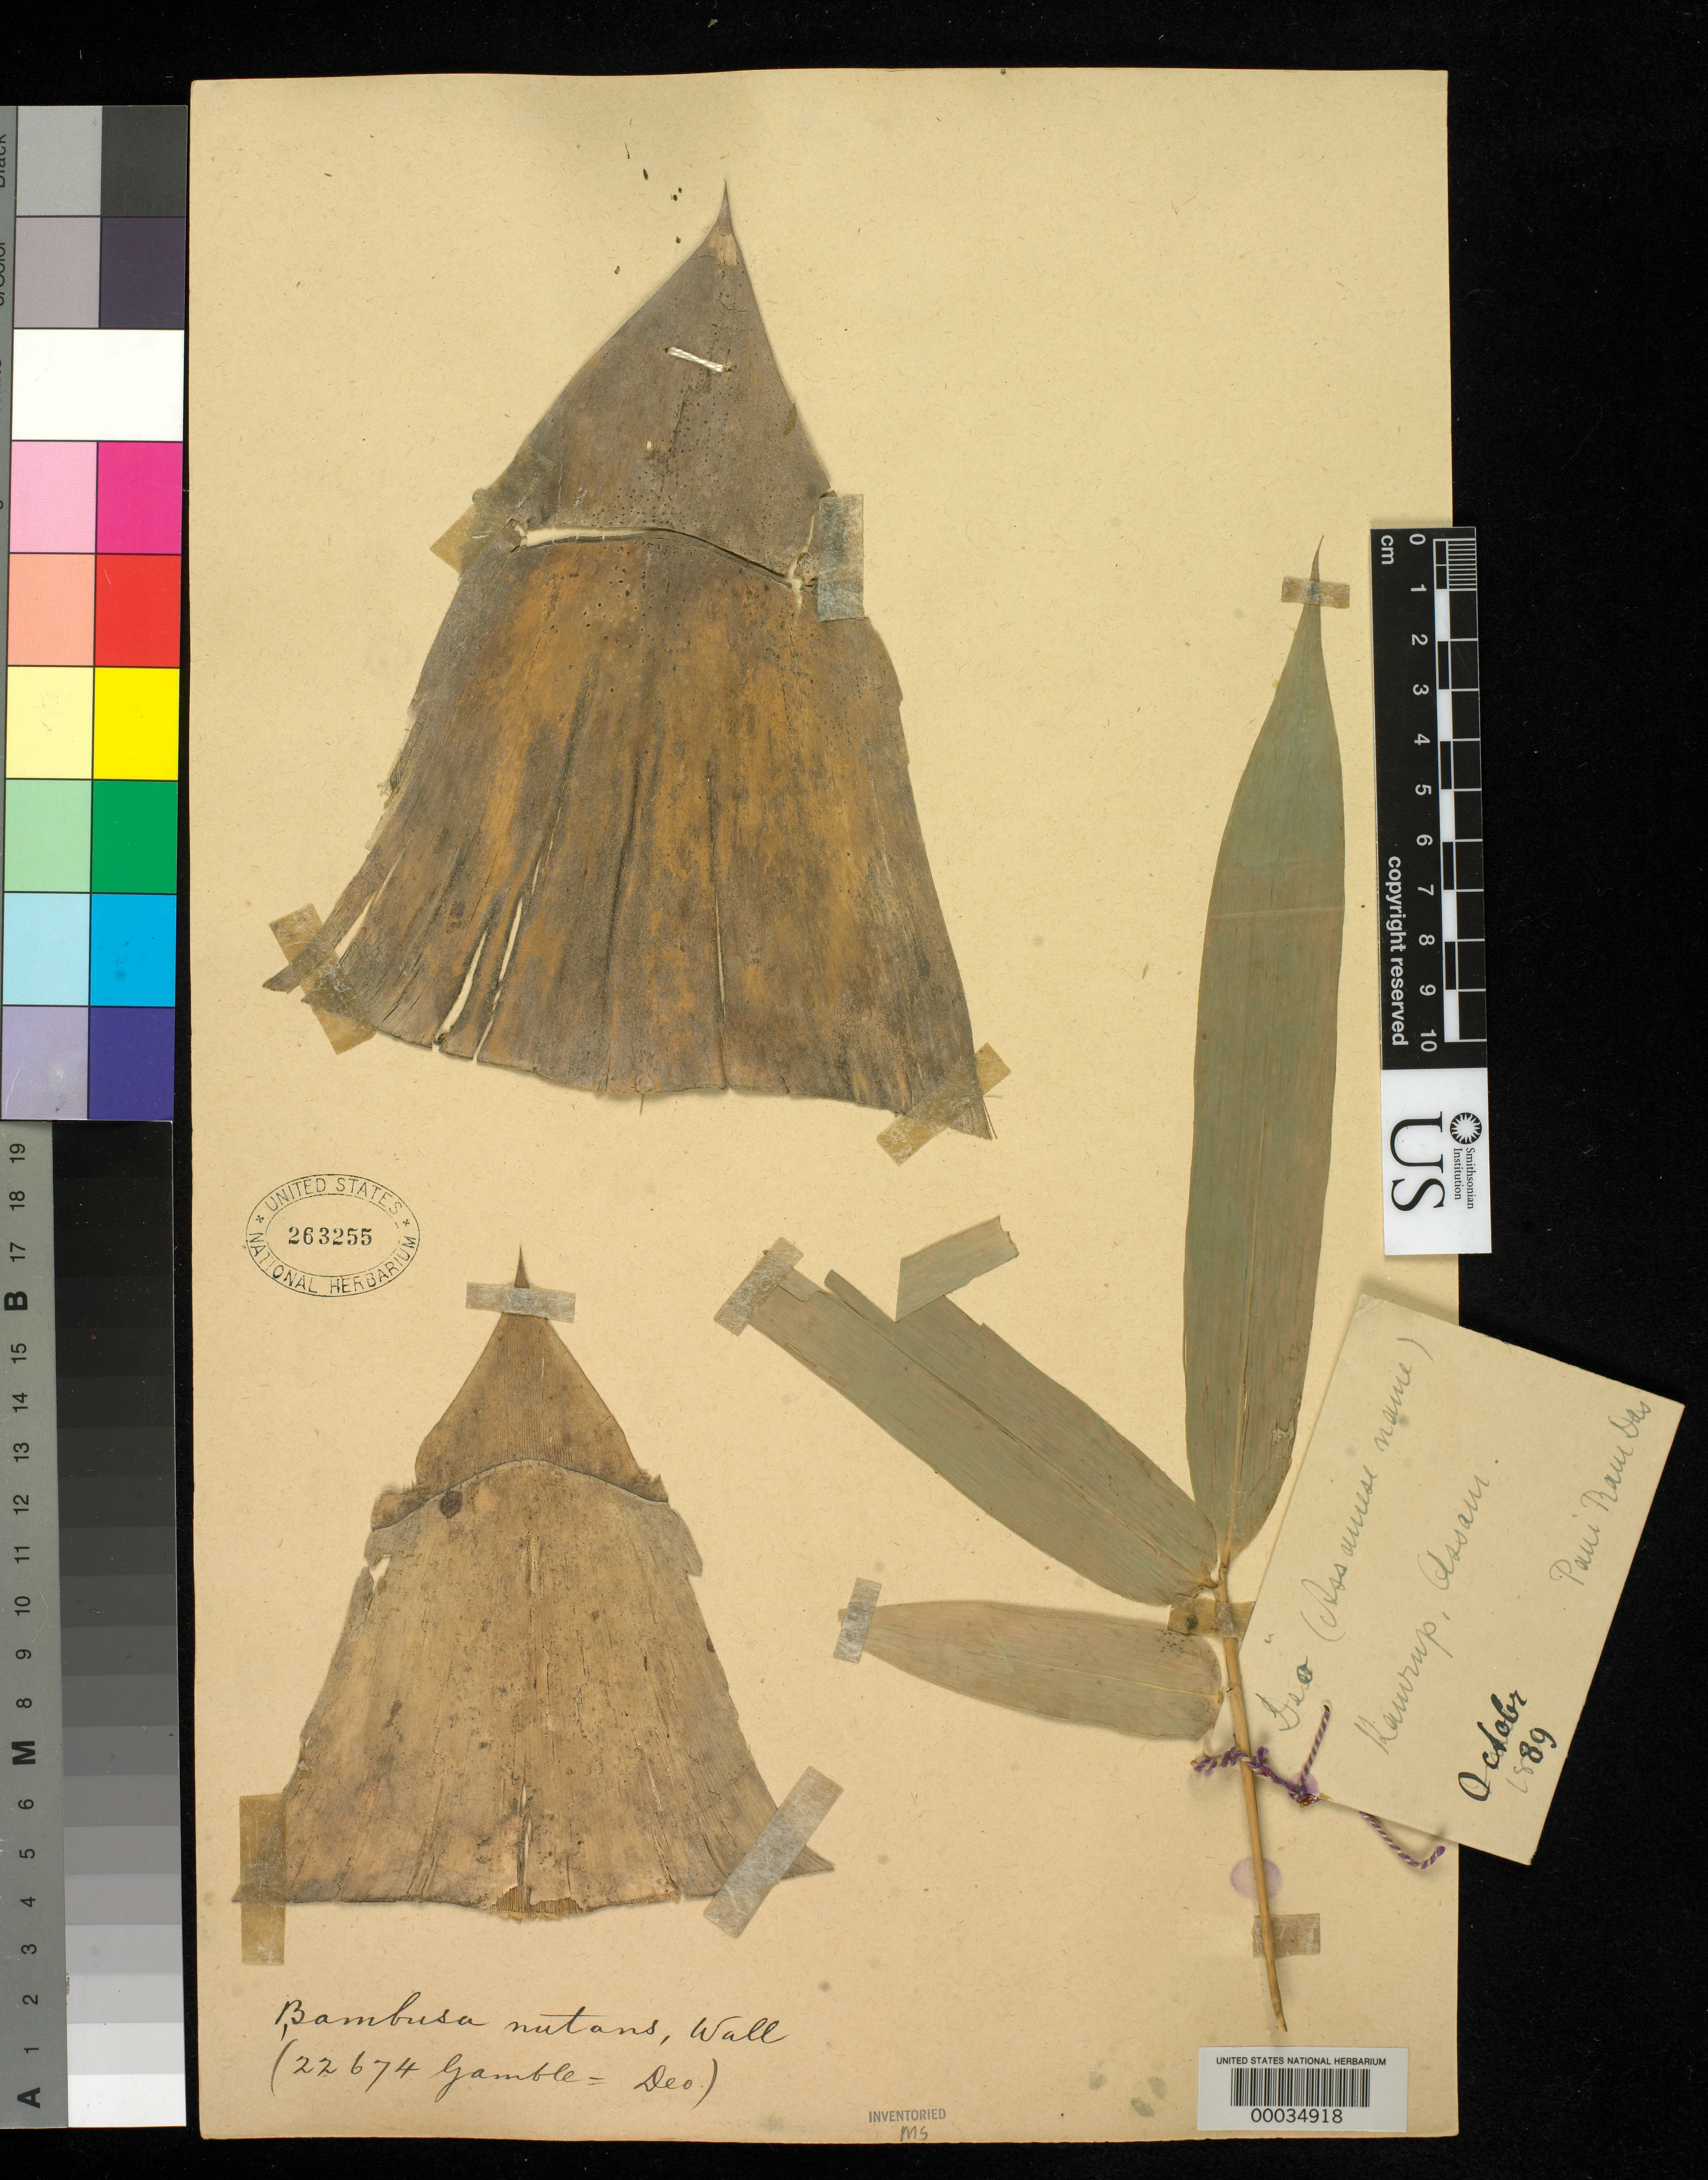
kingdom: Plantae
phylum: Tracheophyta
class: Liliopsida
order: Poales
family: Poaceae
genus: Bambusa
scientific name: Bambusa nutans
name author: Wall. ex Munro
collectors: J. S. Gamble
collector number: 22674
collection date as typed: Oct 1889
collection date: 1889-10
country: India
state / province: Assam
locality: Kamrup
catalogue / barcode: US 263255